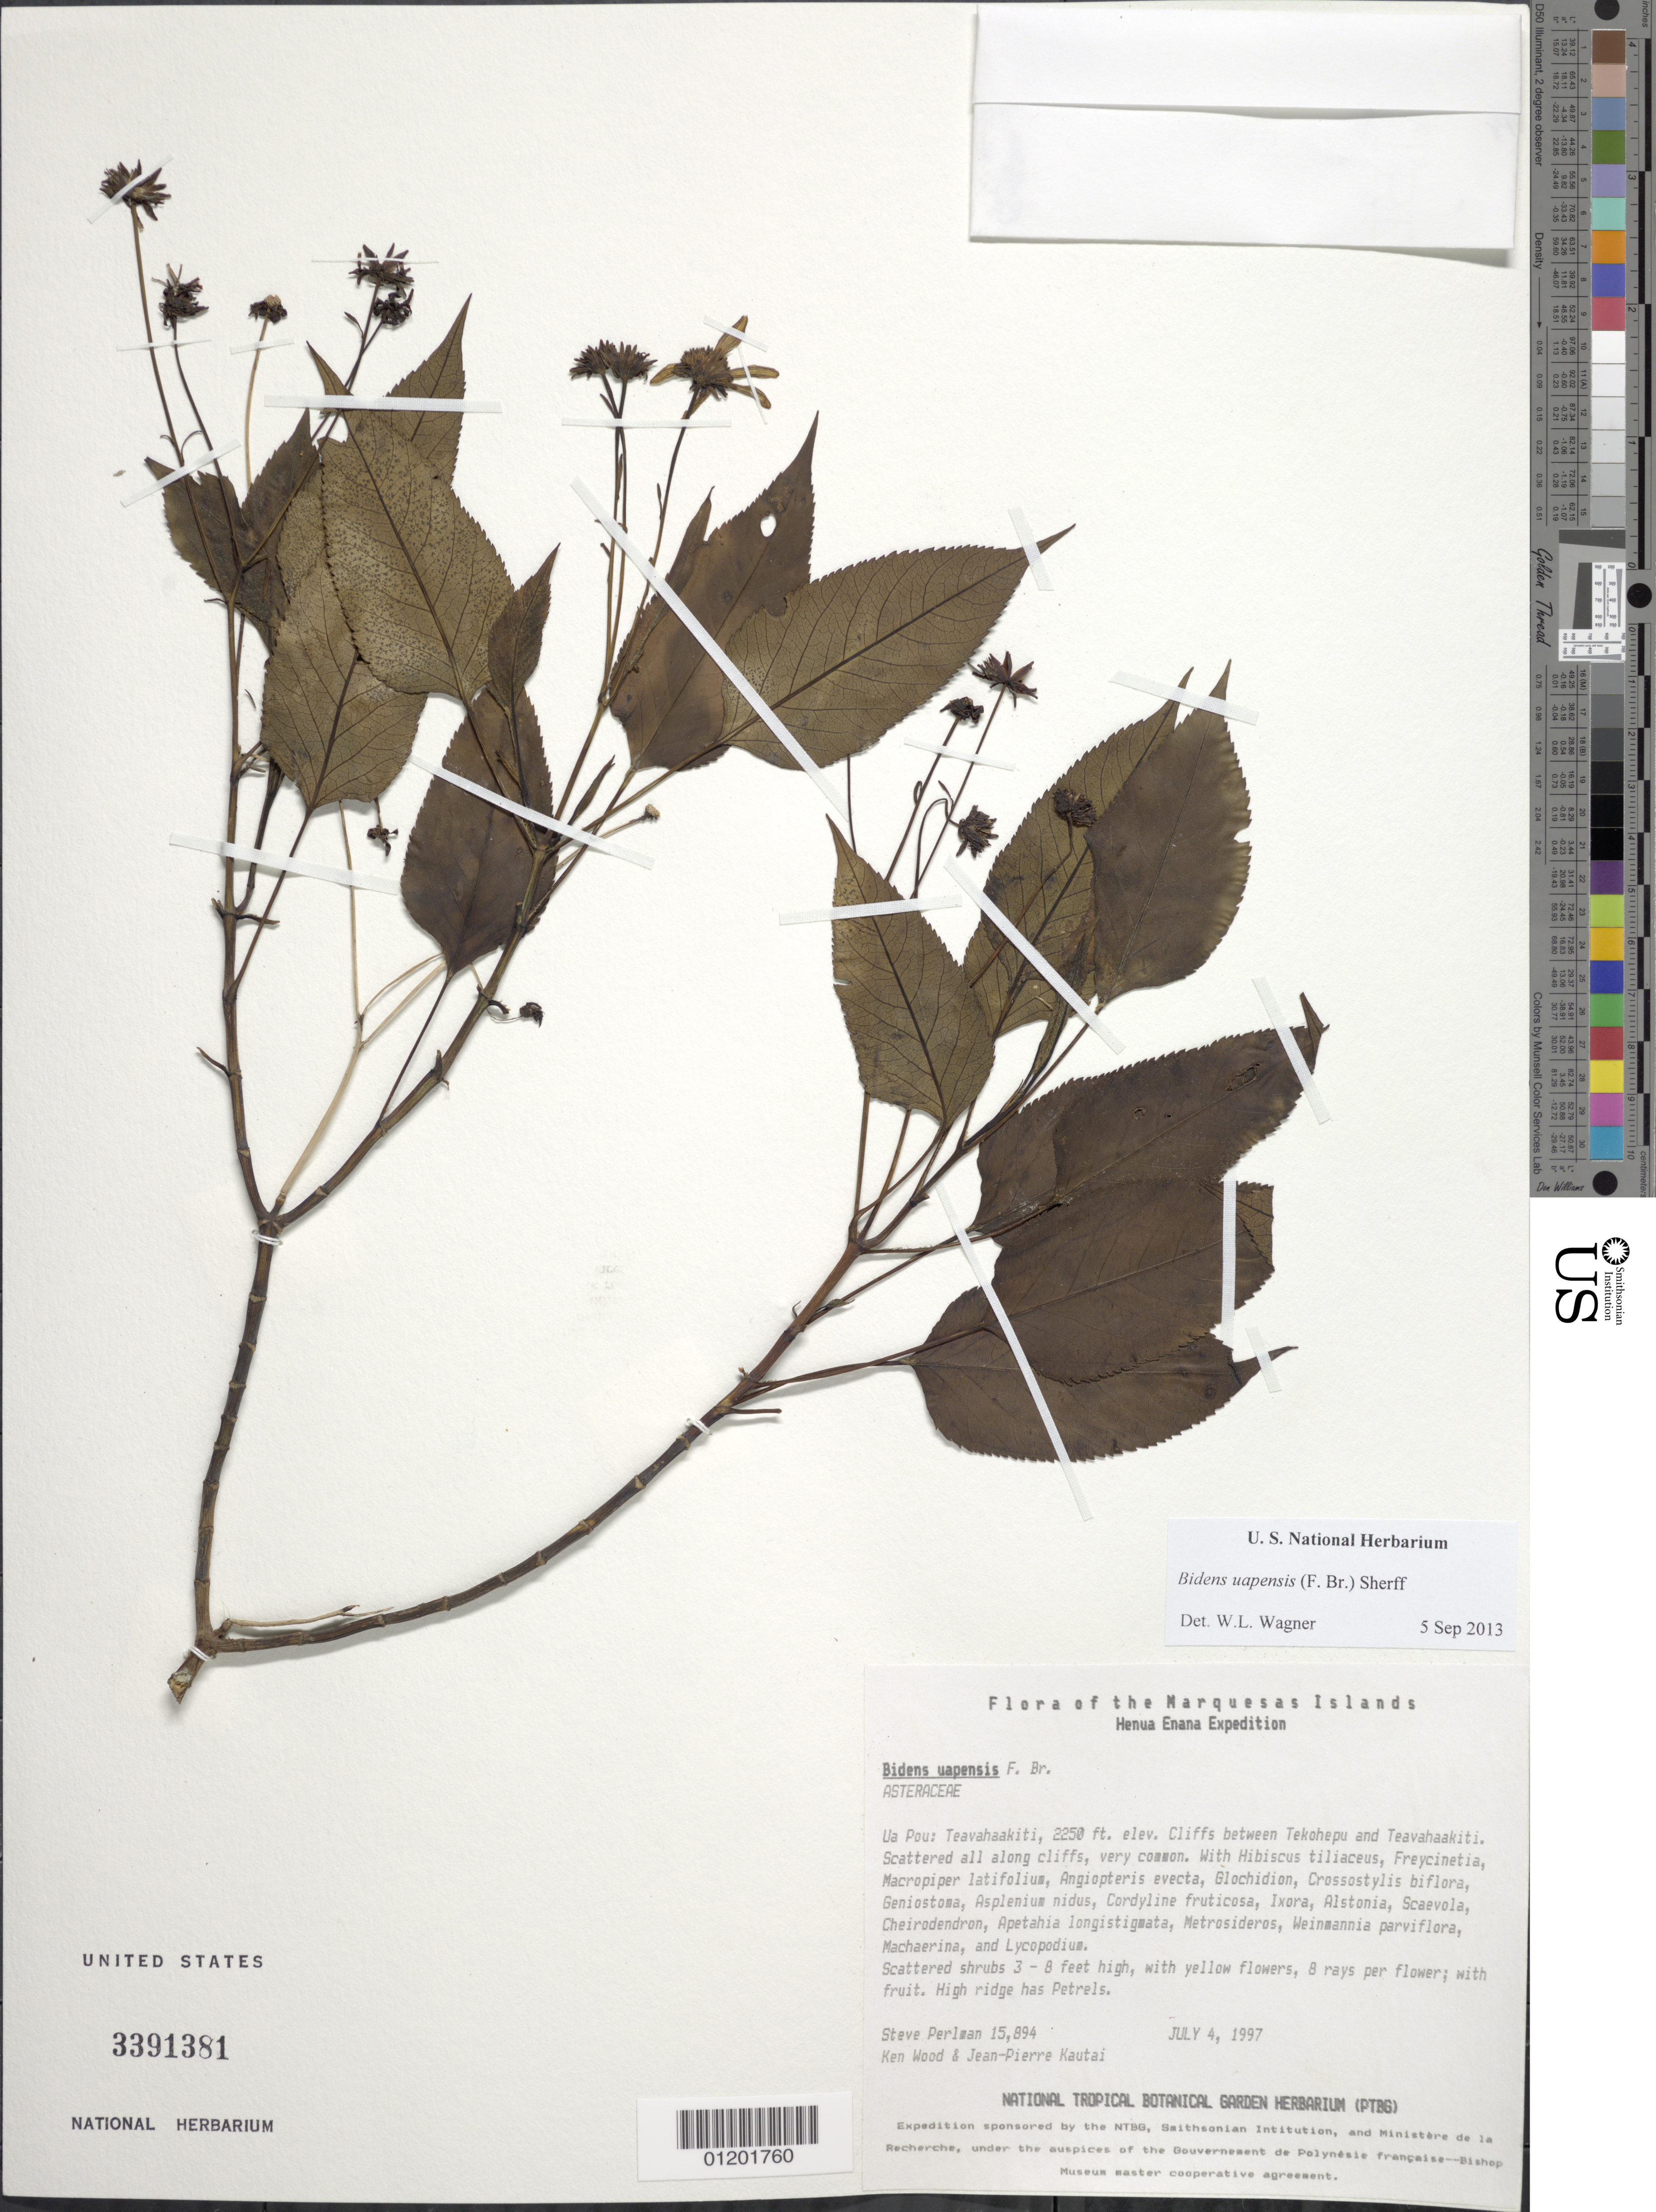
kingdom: Plantae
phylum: Tracheophyta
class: Magnoliopsida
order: Asterales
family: Asteraceae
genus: Bidens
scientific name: Bidens uapensis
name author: (F. Br.) Sherff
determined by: Wagner, W. L., (BOT), Smithsonian Institution - National Museum of Natural History (UNITED STATES)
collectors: S. P. Perlman, K. R. Wood & J. Kautai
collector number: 15894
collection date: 1997-07-04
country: French Polynesia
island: Ua Pou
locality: Teavahaakiti, cliffs between Tekohepu & Teavahaakiti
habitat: Along cliffs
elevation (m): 686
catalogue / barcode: US 3391381